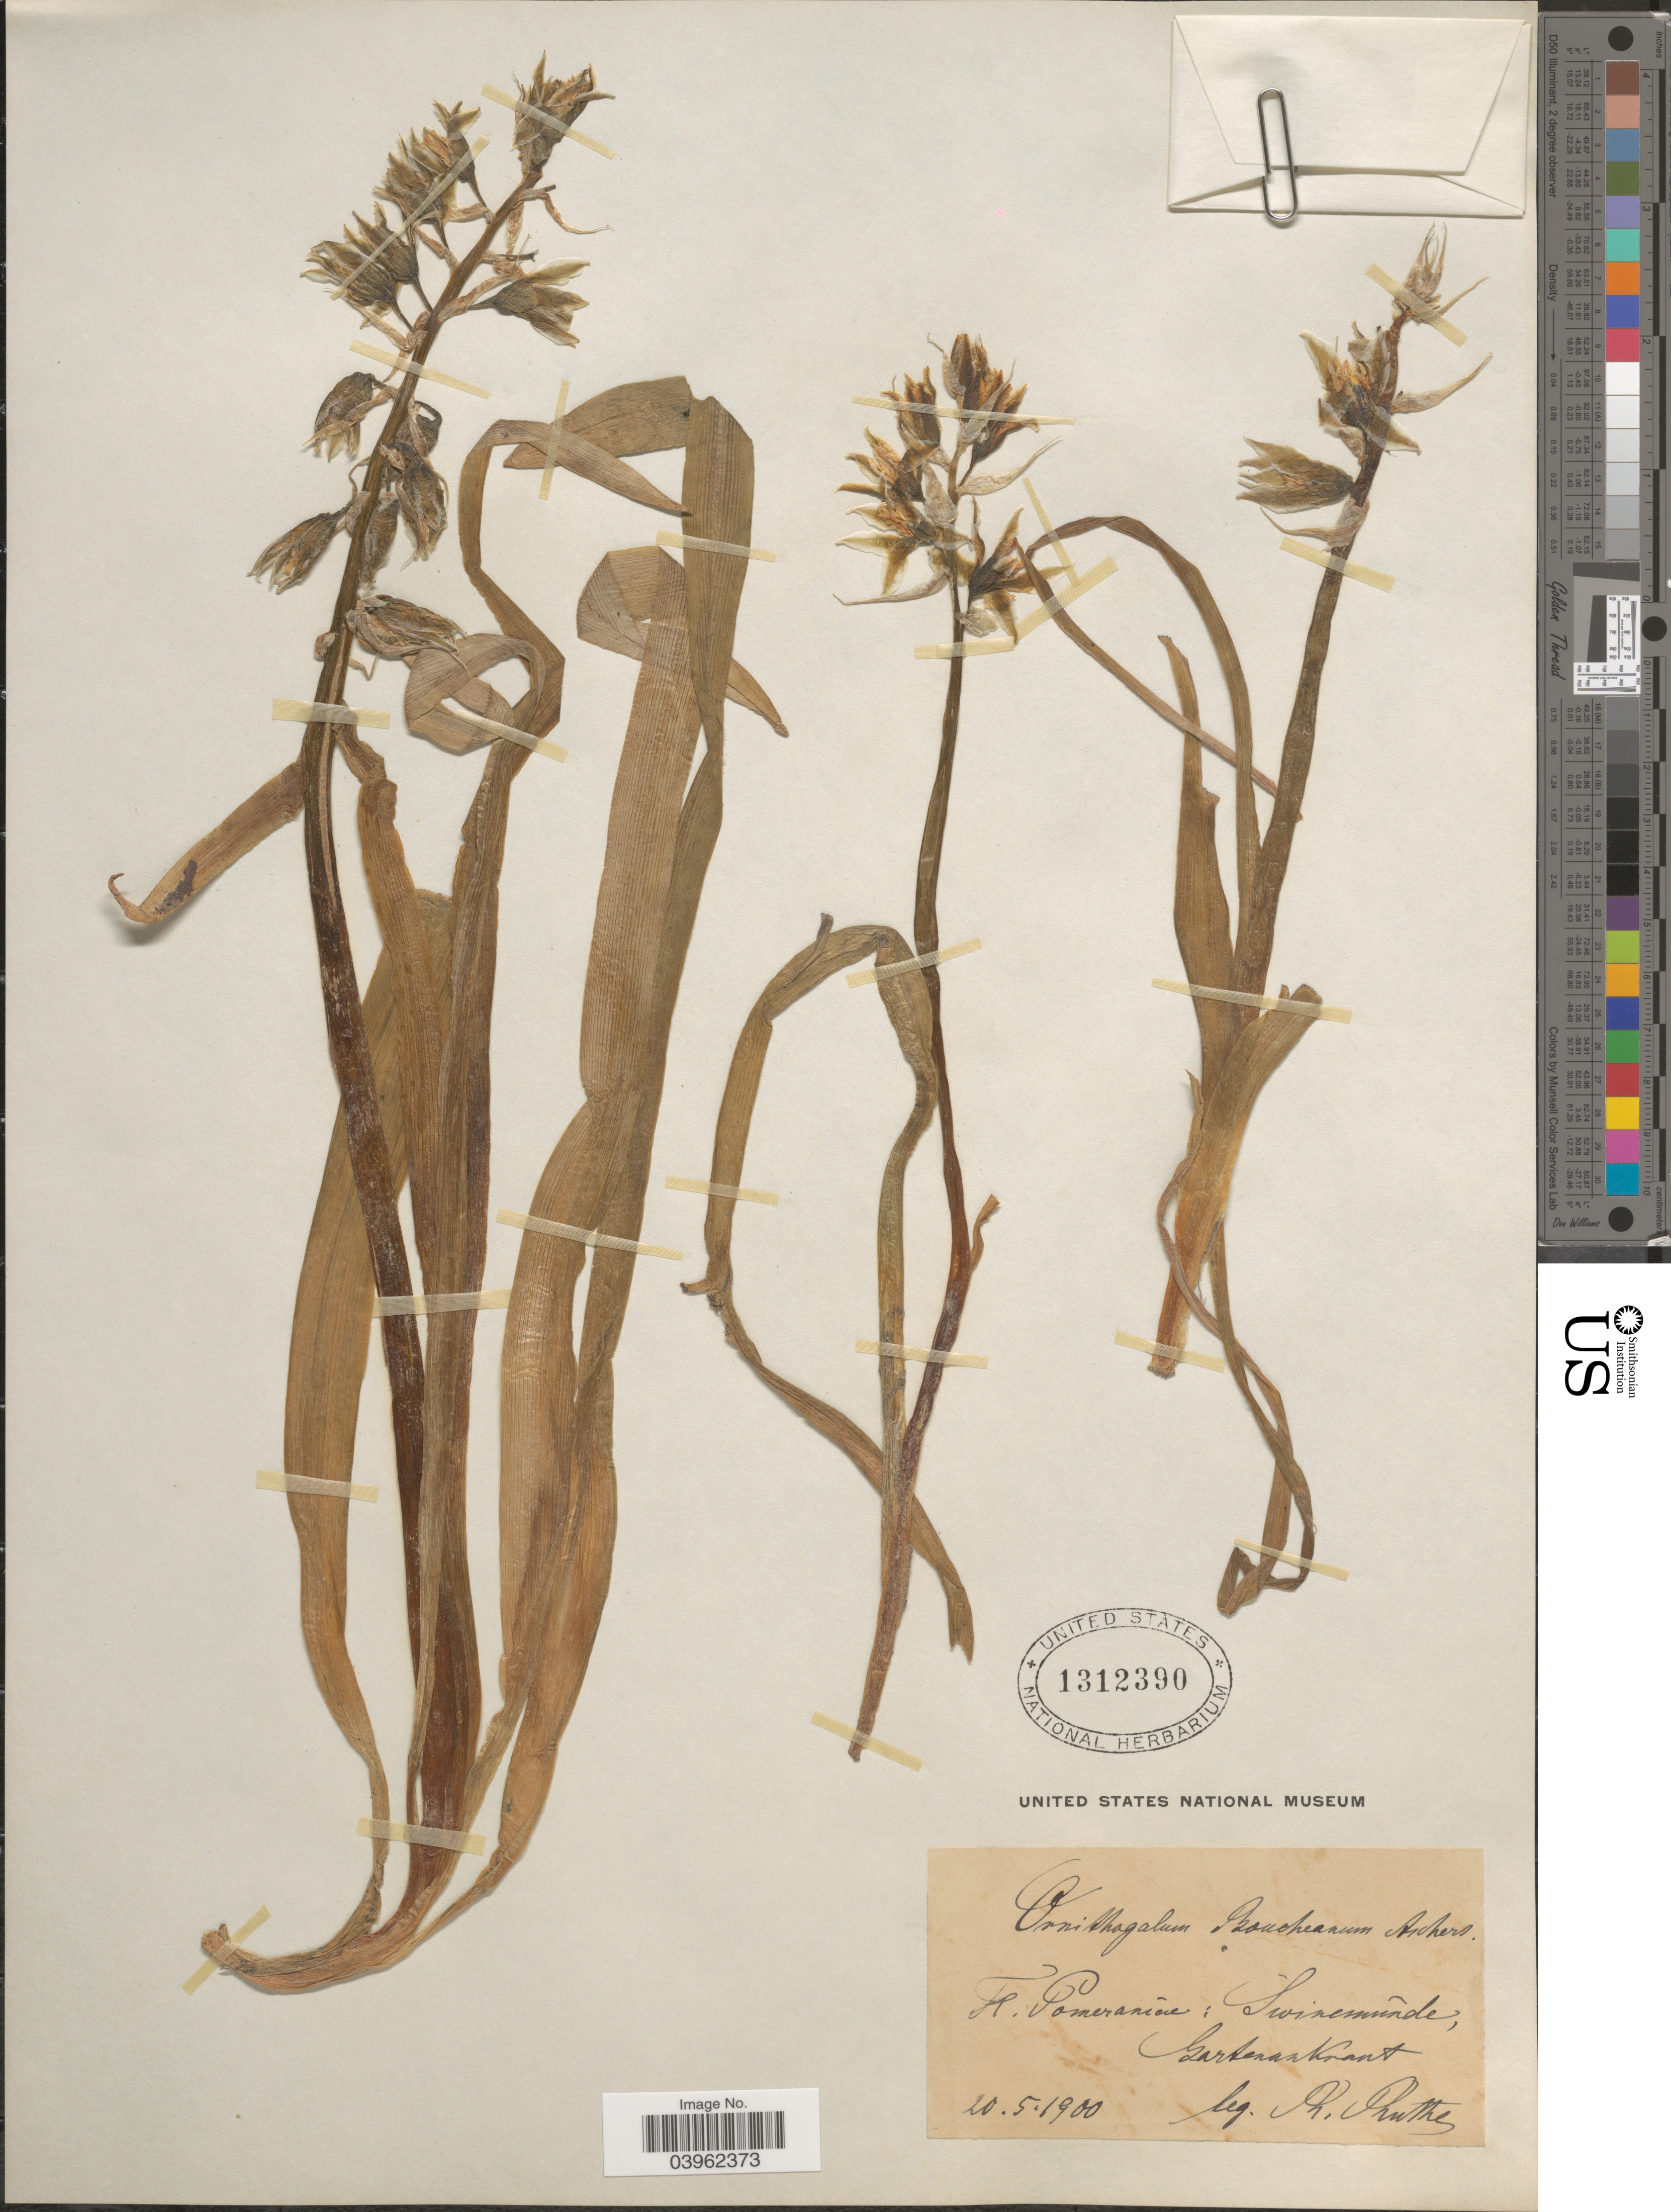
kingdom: Plantae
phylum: Tracheophyta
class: Liliopsida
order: Asparagales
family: Asparagaceae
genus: Ornithogalum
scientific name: Ornithogalum boucheanum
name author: (Kunth) Asch.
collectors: P. Pruthe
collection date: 1900-05-20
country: Poland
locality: Fl. Pomeraniae: Swinemünde; GartenanKrant.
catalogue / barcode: US 1312390